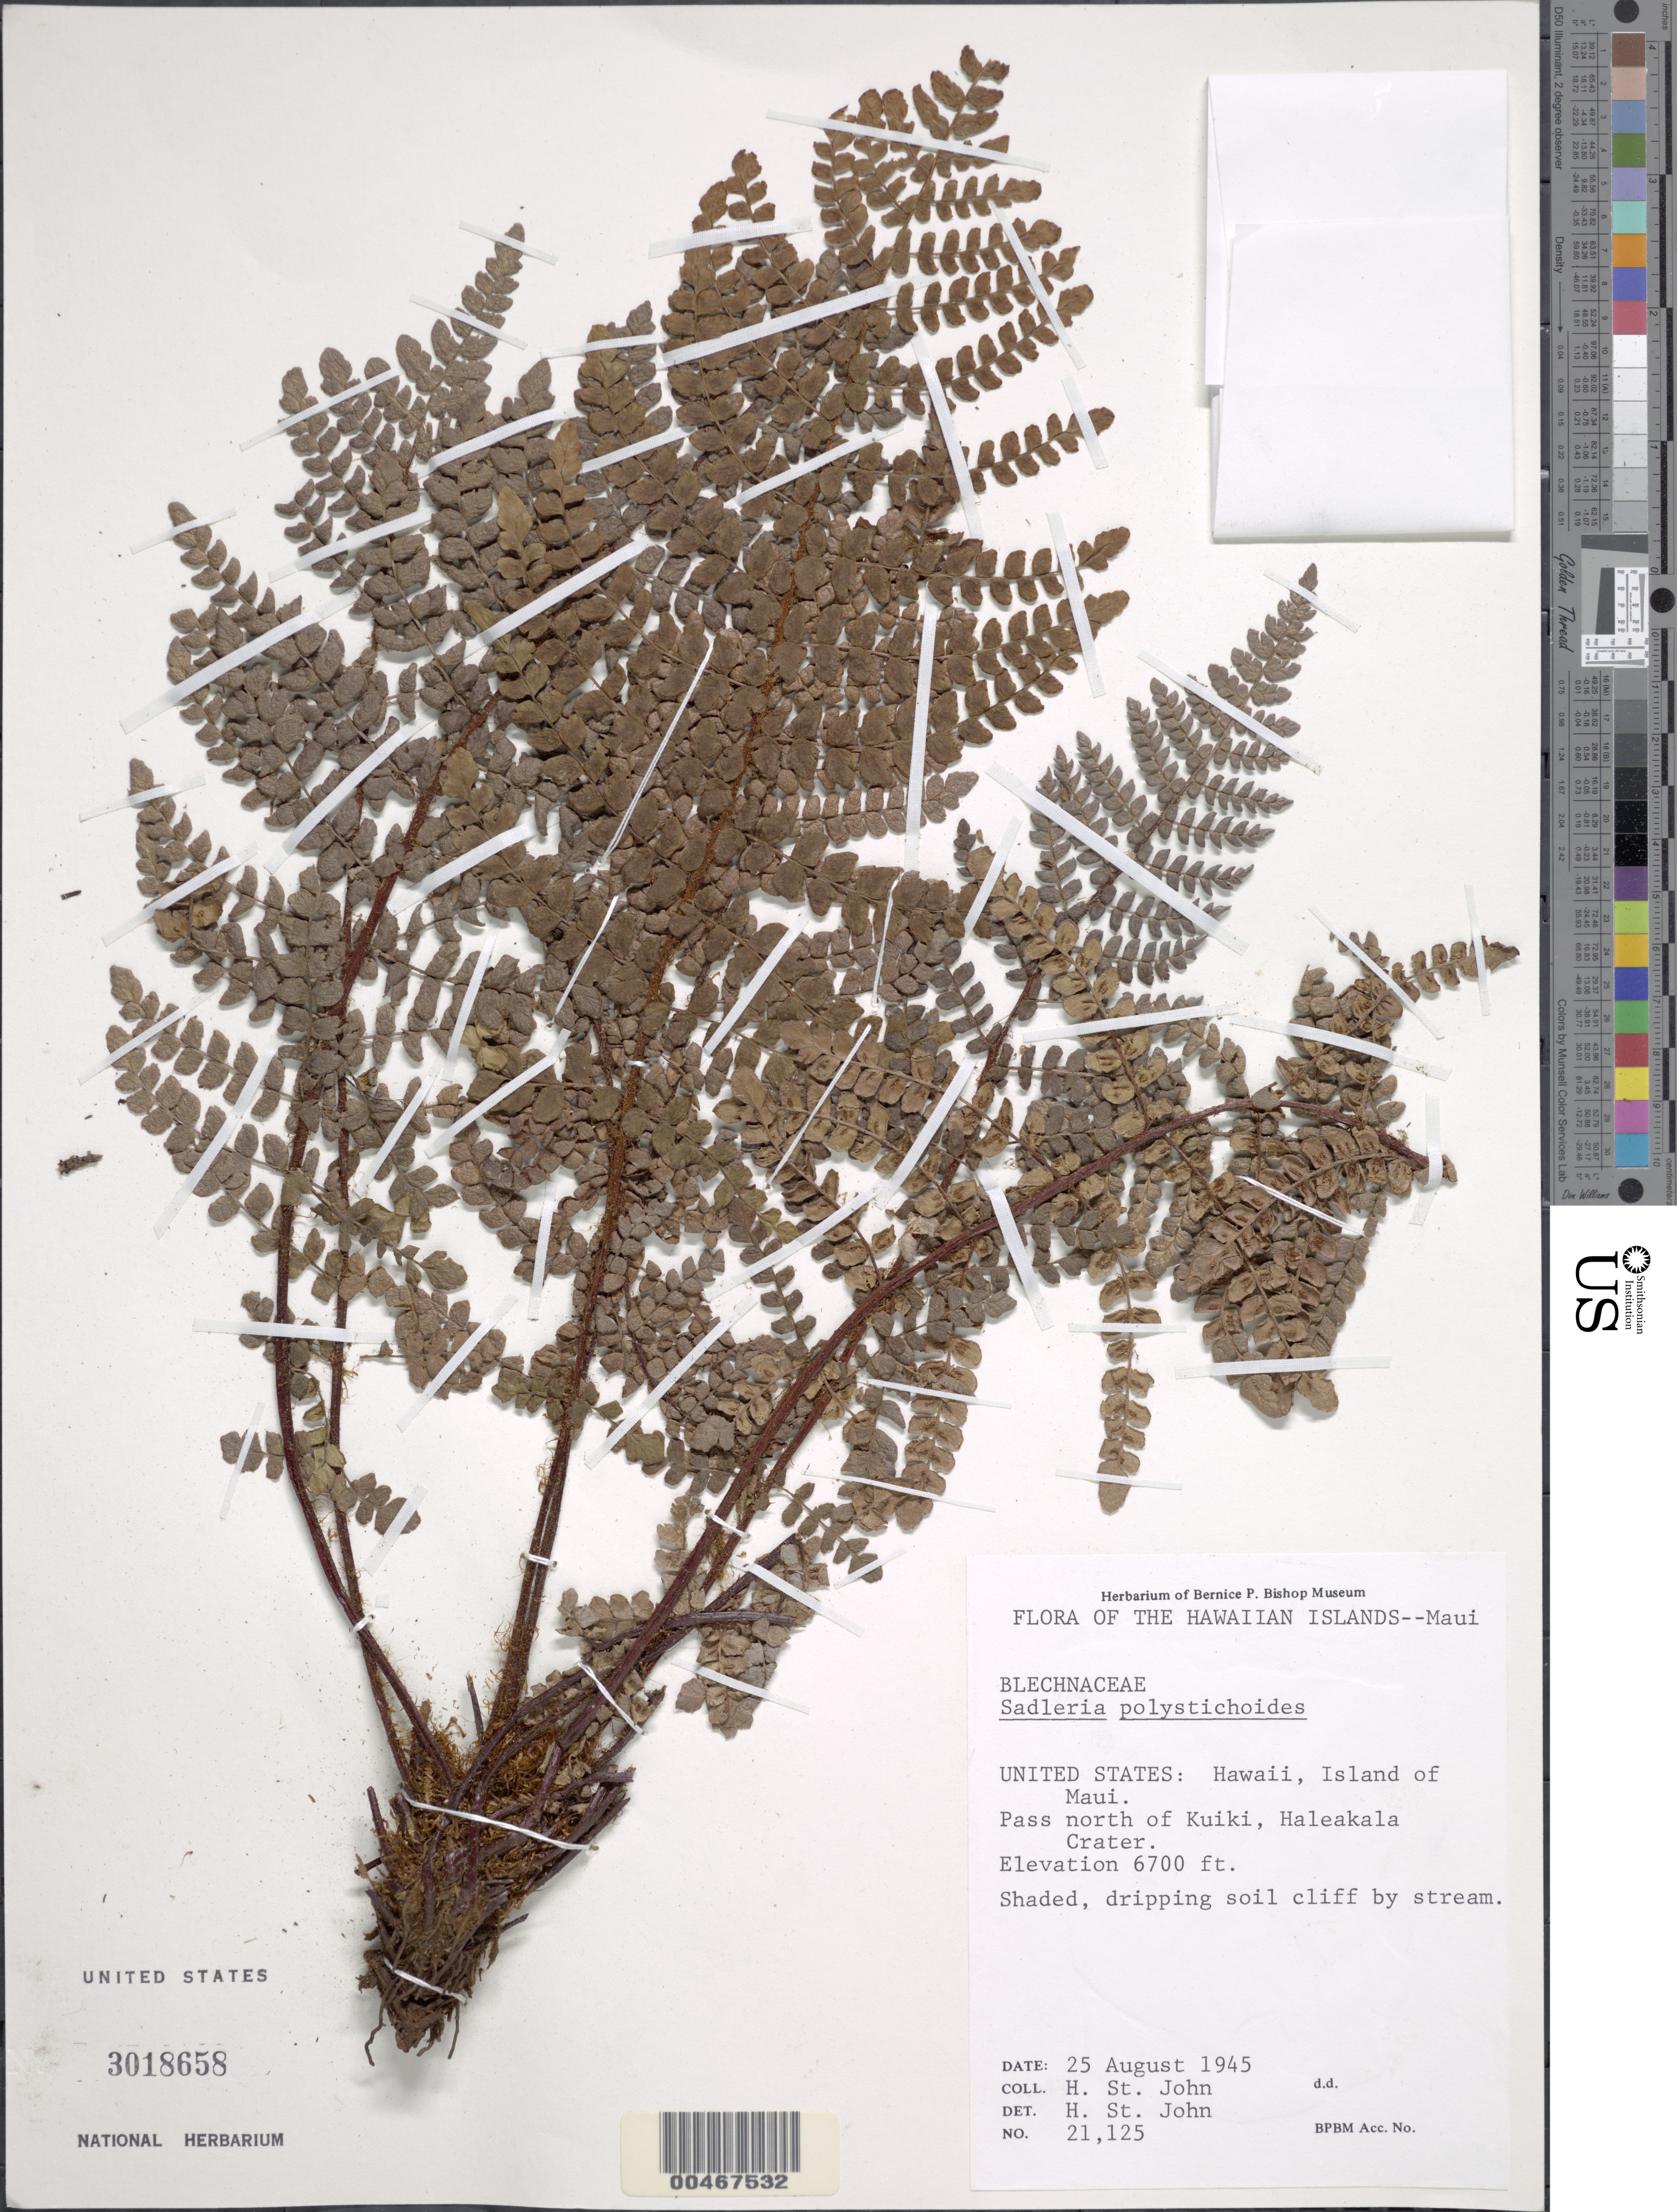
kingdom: Plantae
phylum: Tracheophyta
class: Polypodiopsida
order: Polypodiales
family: Blechnaceae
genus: Sadleria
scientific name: Sadleria squarrosa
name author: (Gaudich.) T. Moore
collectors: H. St. John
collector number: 21125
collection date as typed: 25 Aug 1945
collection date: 1945-08-25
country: United States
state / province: Hawaii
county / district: Maui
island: Maui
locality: Pass N of Kuiki, Haleakala Crater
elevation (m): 2042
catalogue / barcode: US 3018658